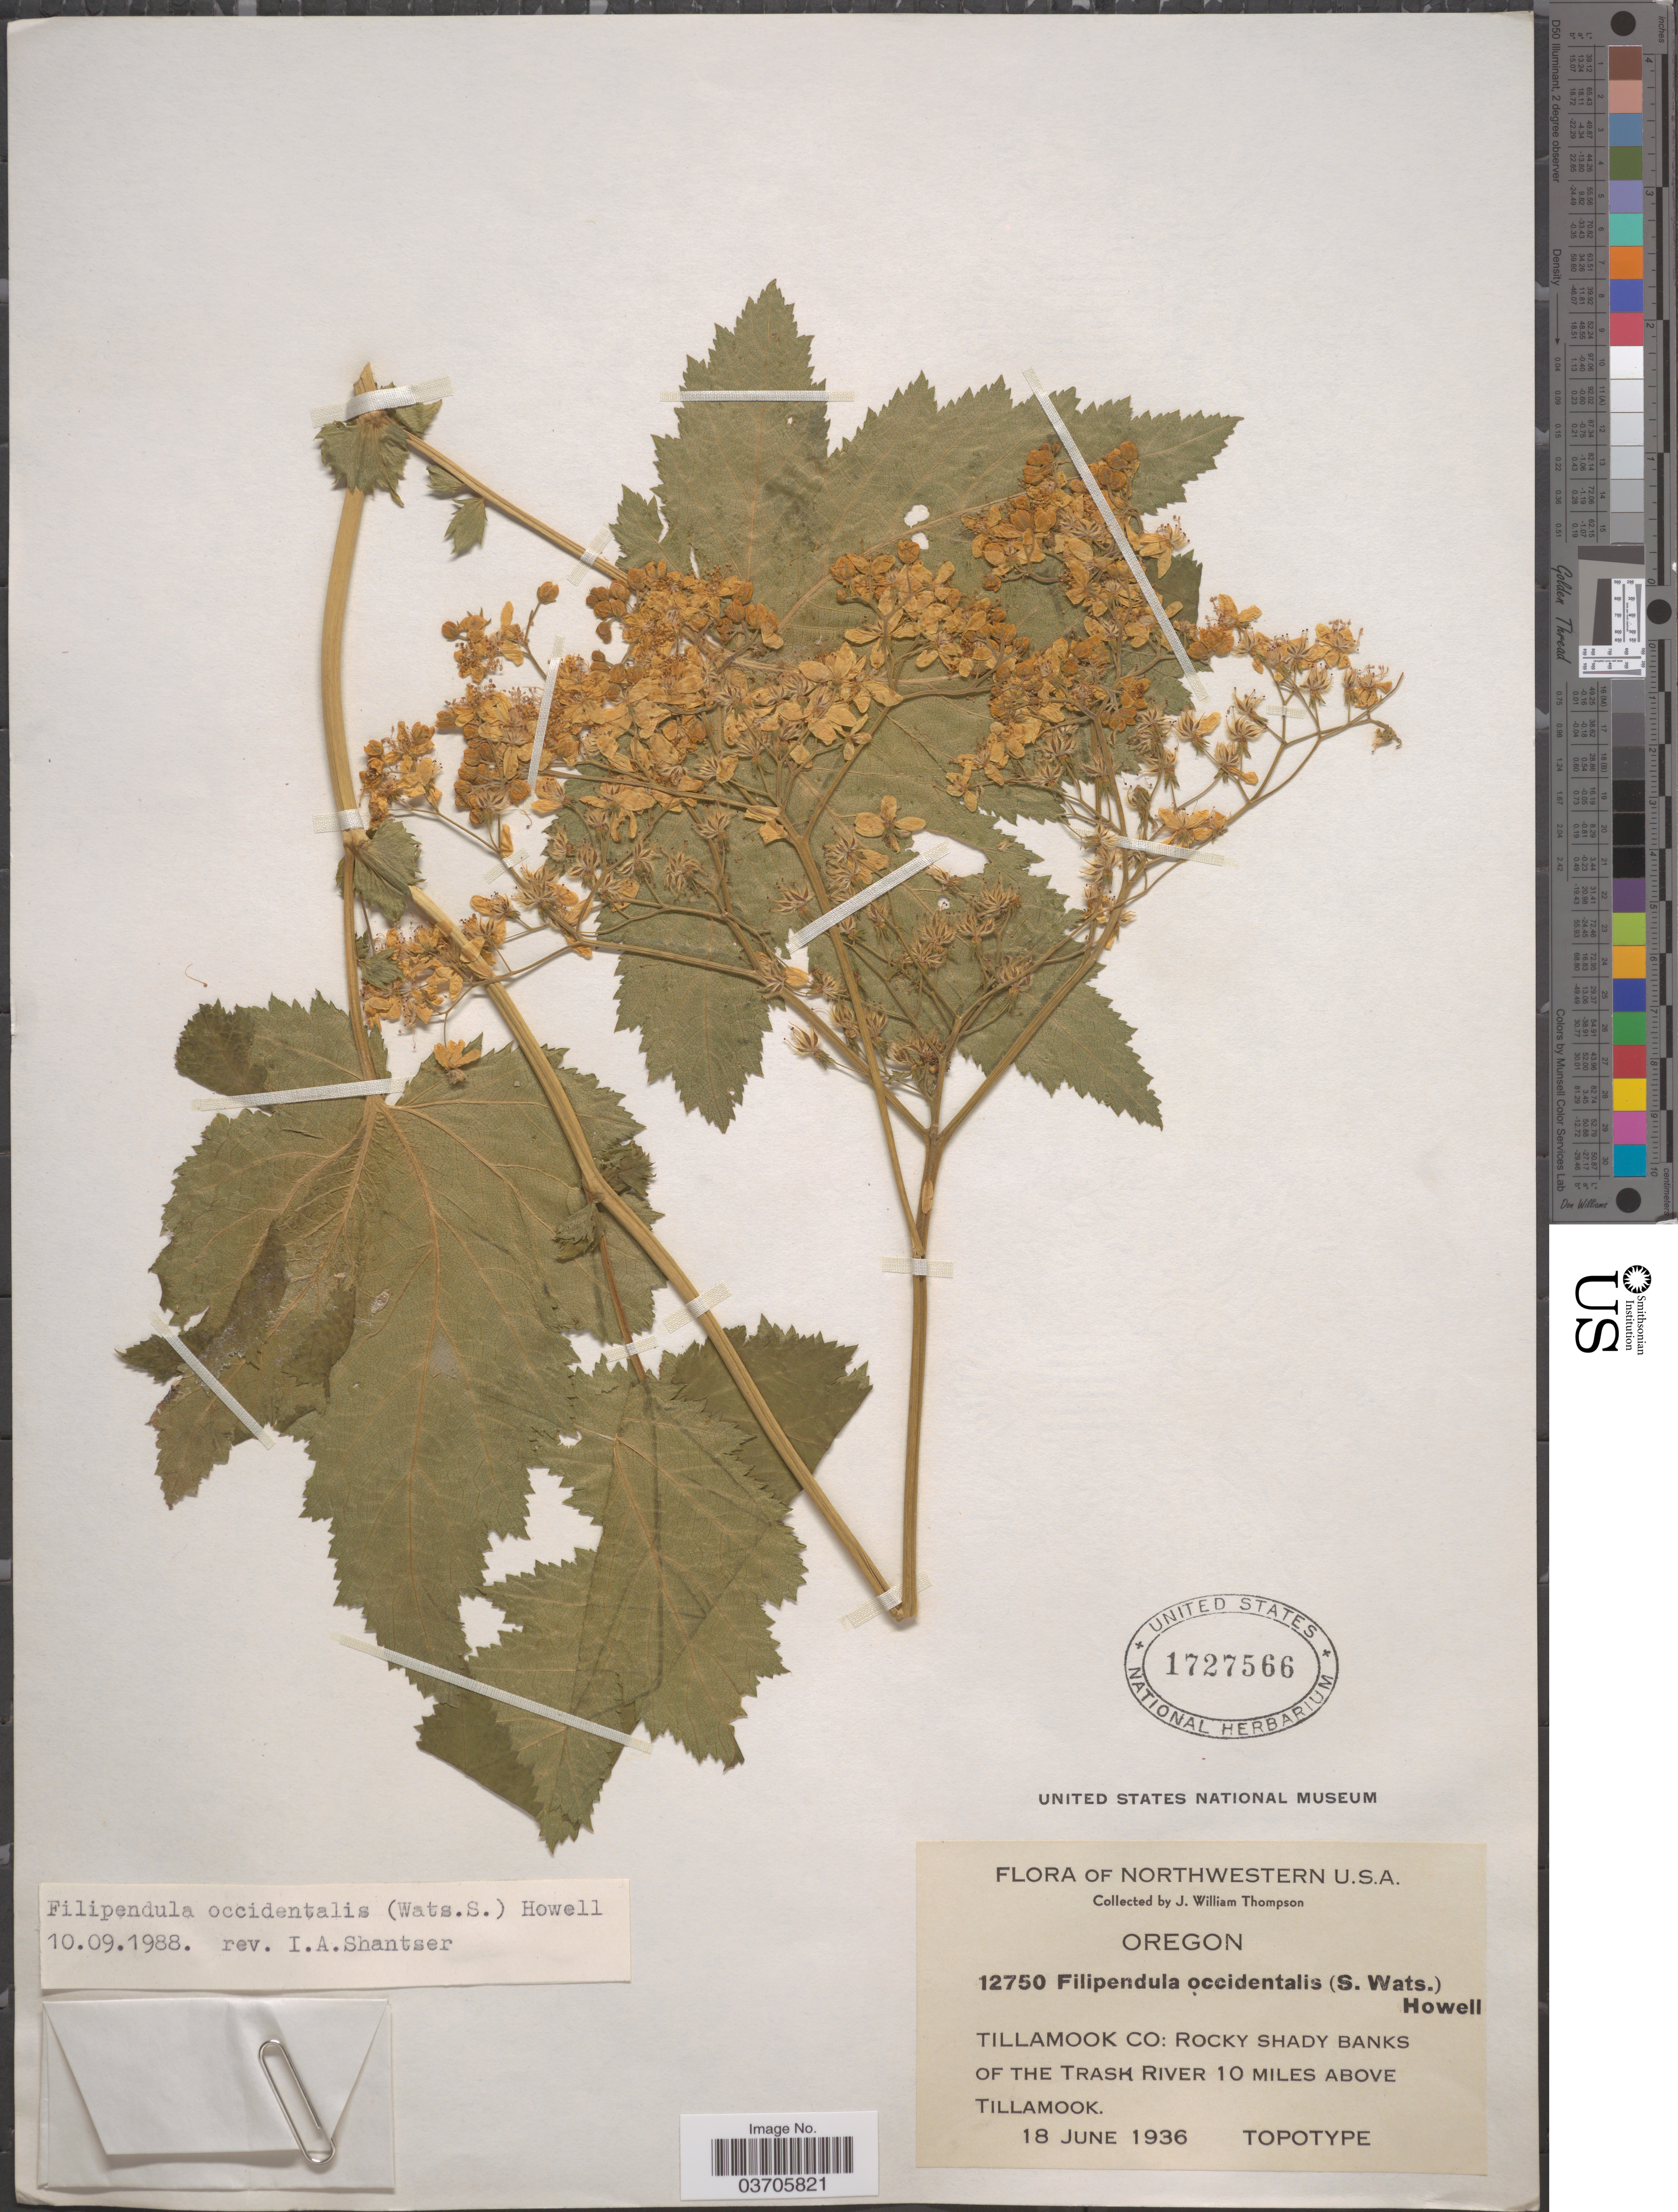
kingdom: Plantae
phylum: Tracheophyta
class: Magnoliopsida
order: Rosales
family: Rosaceae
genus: Filipendula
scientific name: Filipendula occidentalis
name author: (S. Watson) Howell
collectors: J. W. Thompson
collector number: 12750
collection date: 1936-06-18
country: United States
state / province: Oregon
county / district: Tillamook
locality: Tillamook Co: Rocky shade banks of the Trash River 10 miles above Tillamook.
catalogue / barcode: US 1727566